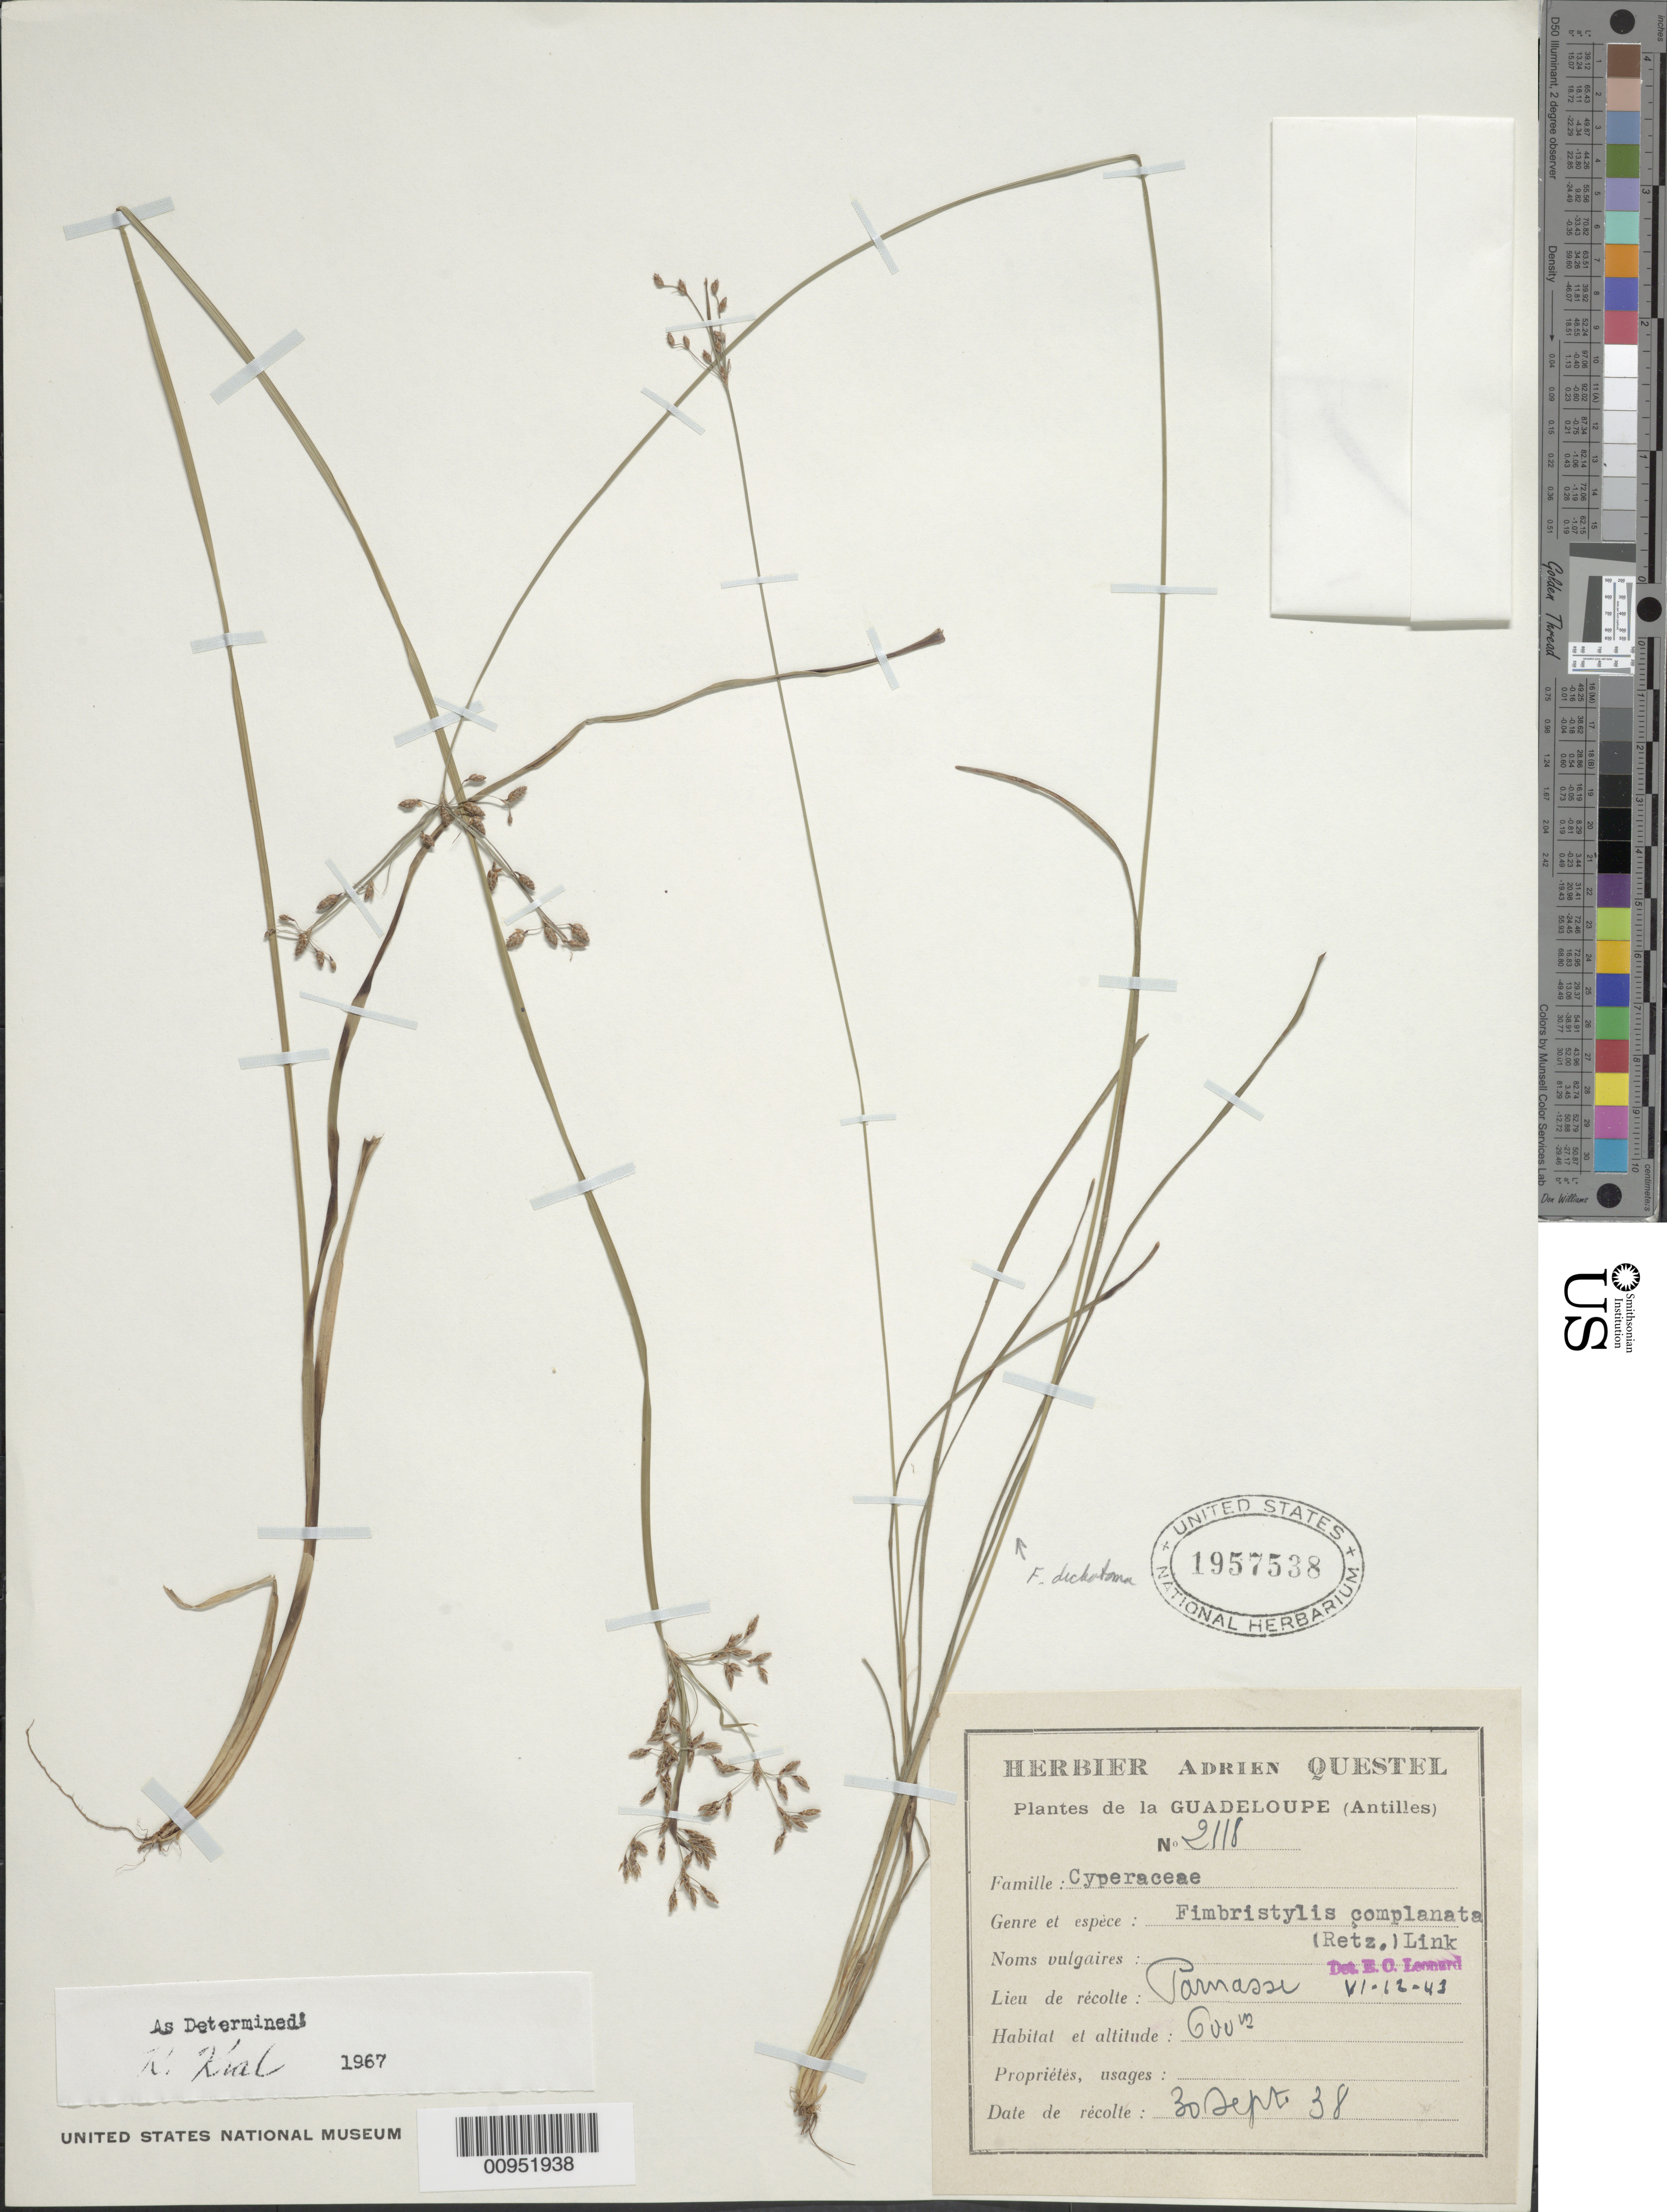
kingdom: Plantae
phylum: Tracheophyta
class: Liliopsida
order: Poales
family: Cyperaceae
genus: Fimbristylis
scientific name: Fimbristylis complanata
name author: (Retz.) Link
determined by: Kral, Robert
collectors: A. Questel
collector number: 2118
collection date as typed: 30 Sep 1938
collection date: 1938-09-30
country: Guadeloupe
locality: Parnasse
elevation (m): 600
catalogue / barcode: US 1957538